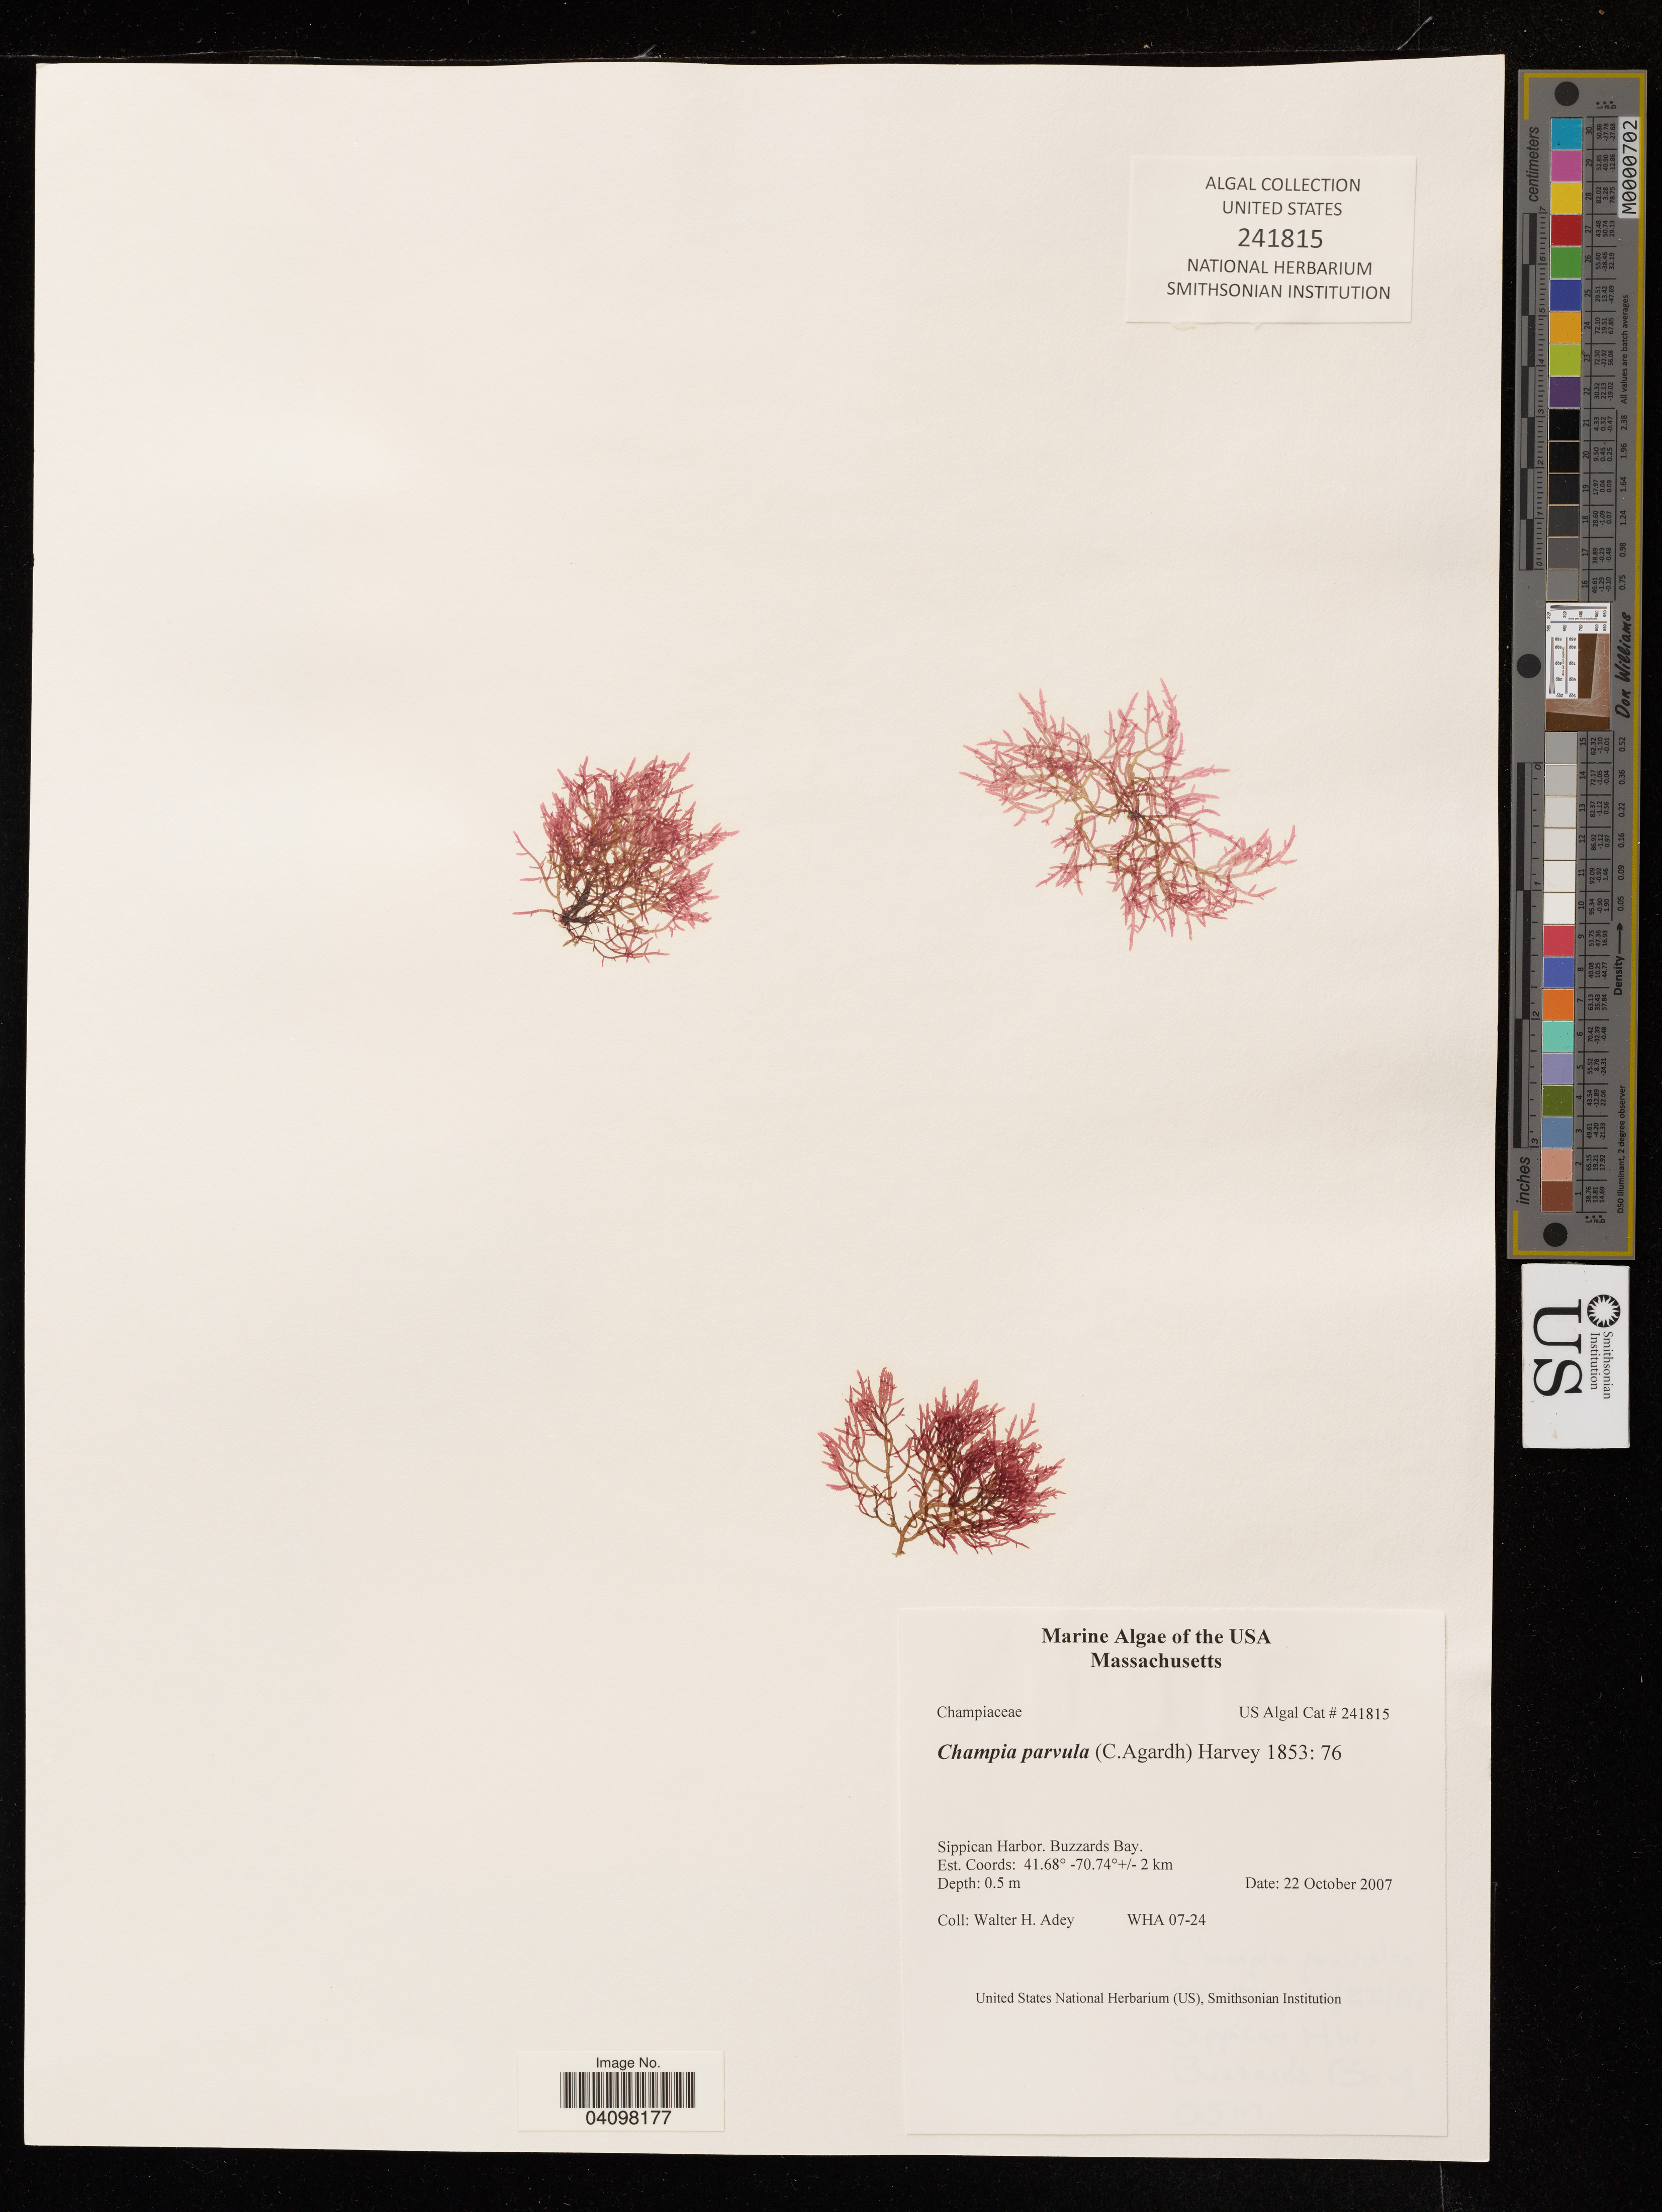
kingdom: Plantae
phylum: Rhodophyta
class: Florideophyceae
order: Rhodymeniales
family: Champiaceae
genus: Champia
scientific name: Champia parvula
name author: (C. Agardh) Harv.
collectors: W. H. Adey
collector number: WHA 07-24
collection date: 2007-10-22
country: United States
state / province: Massachusetts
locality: USA, Massachusetts. Sippican Harbor. Buzzards Bay.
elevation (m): -0.5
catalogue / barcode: US 241815